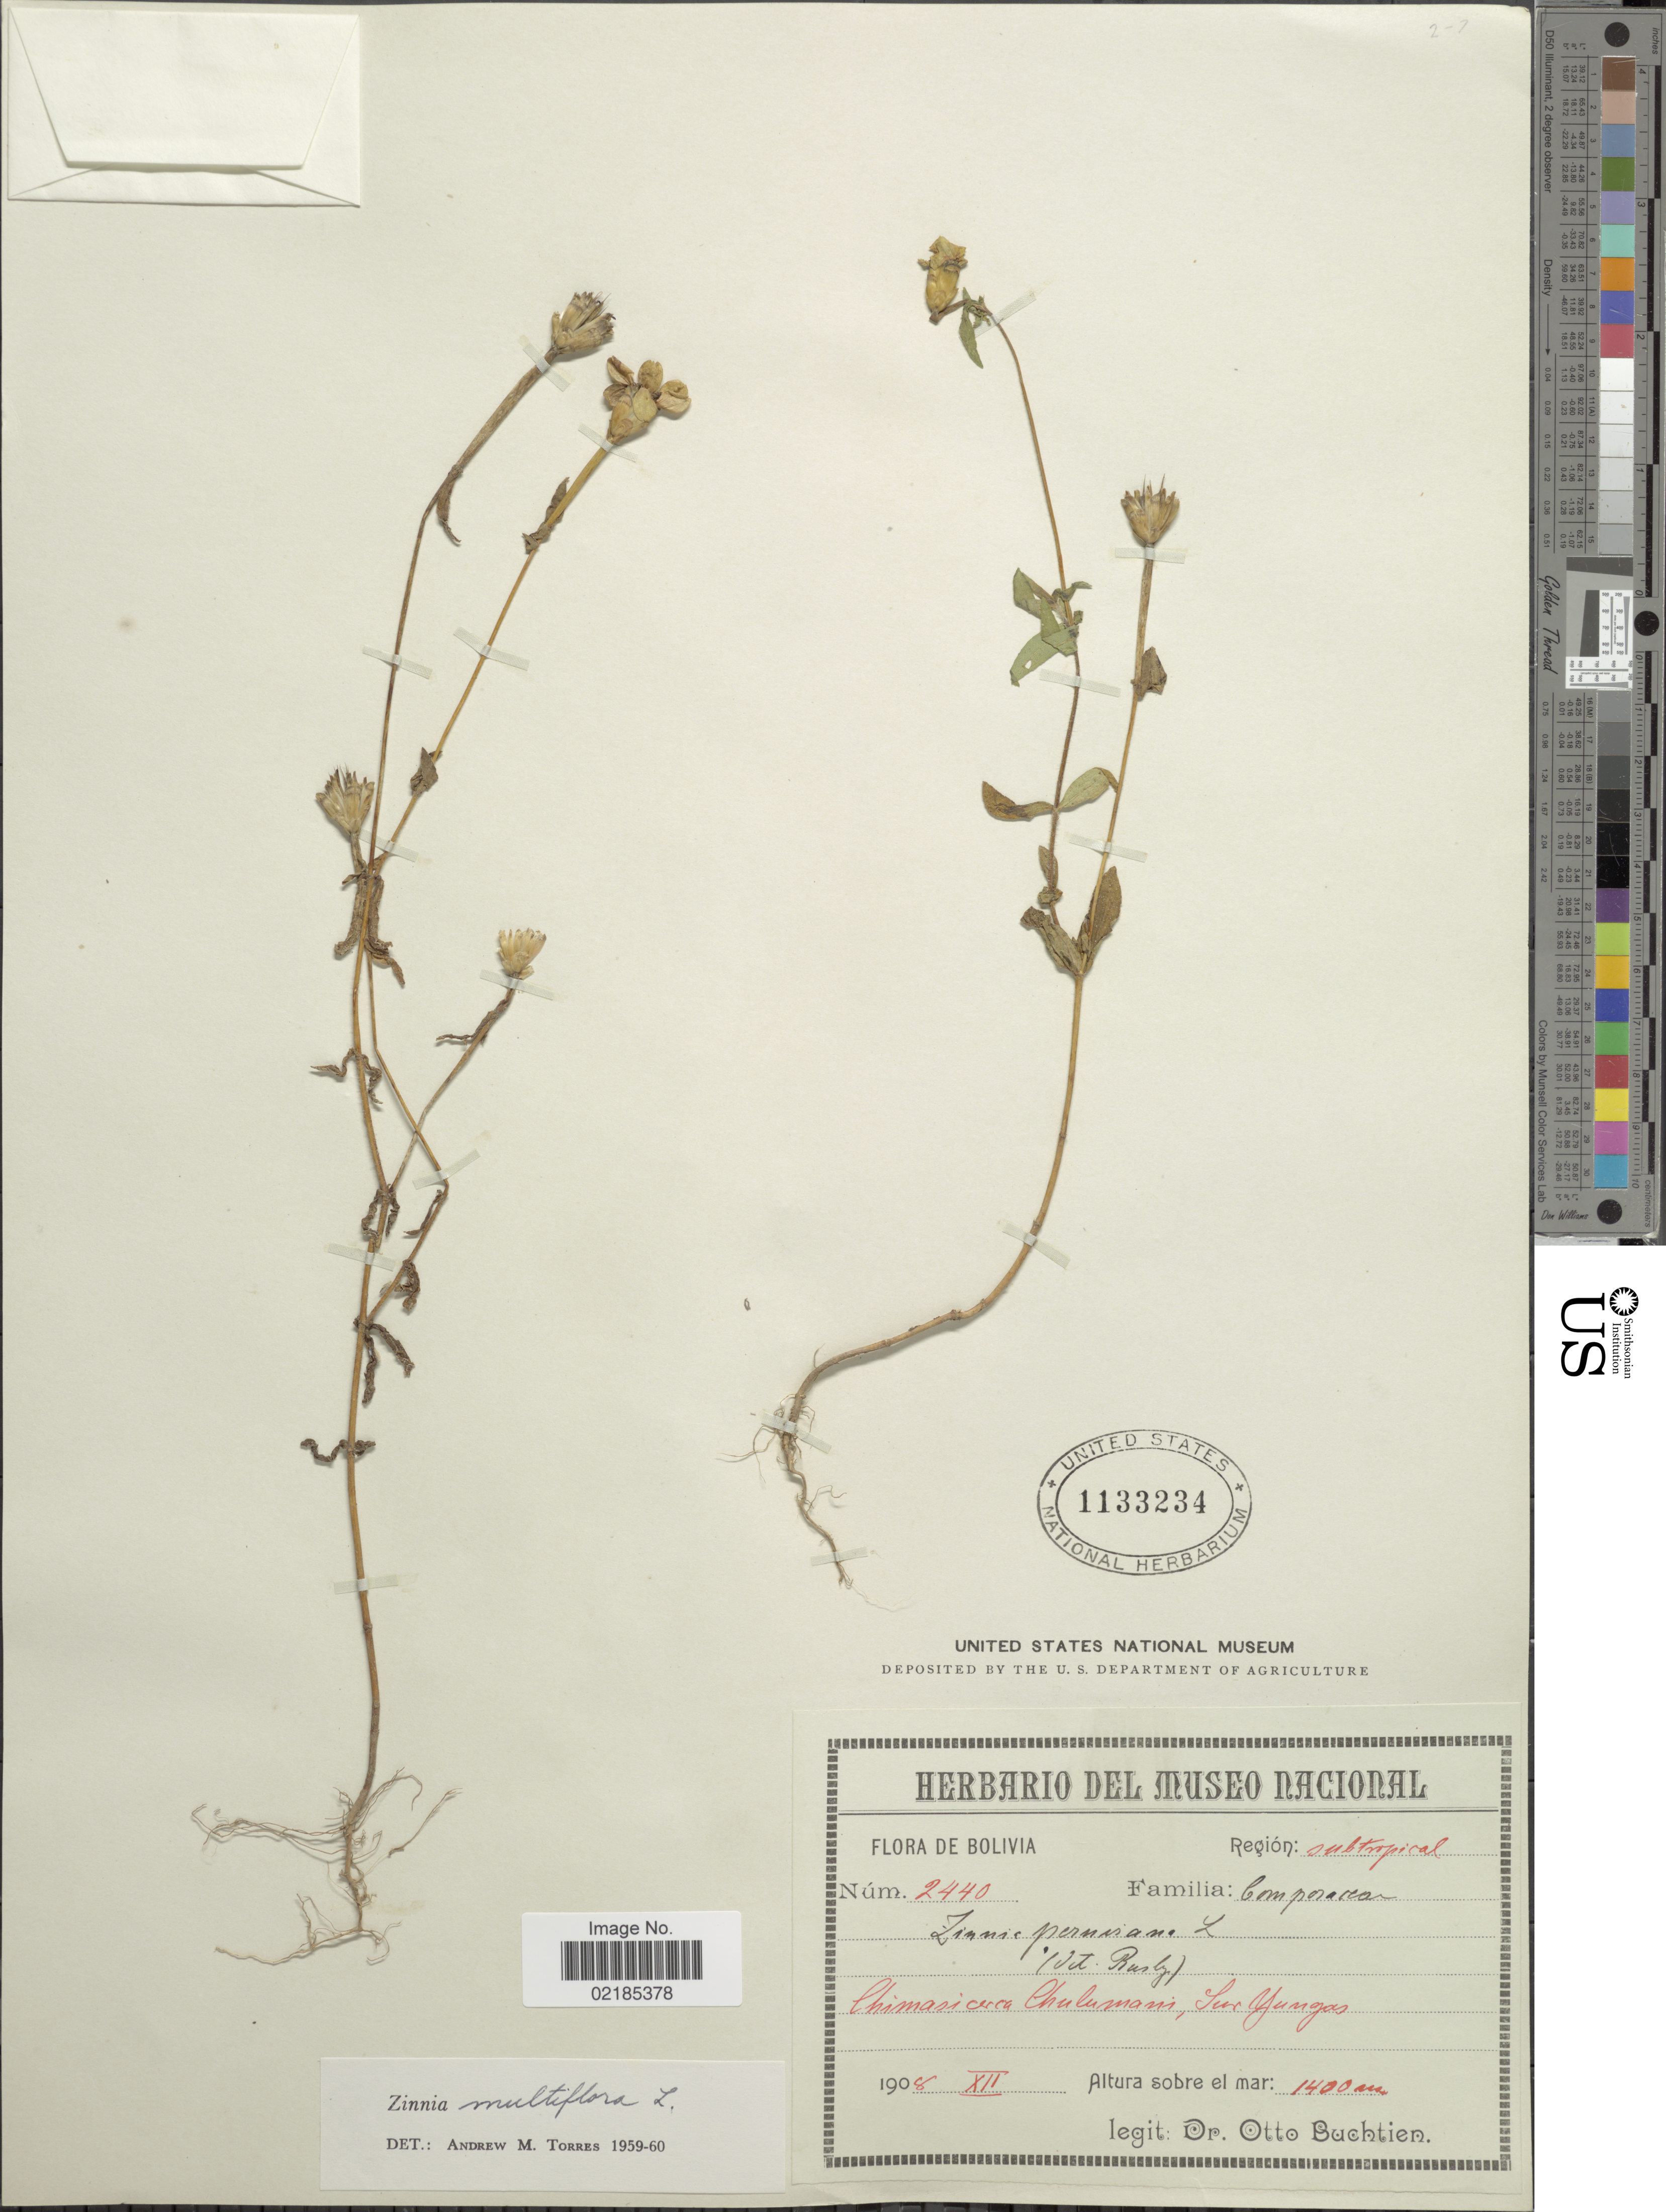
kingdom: Plantae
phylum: Tracheophyta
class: Magnoliopsida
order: Asterales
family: Asteraceae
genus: Zinnia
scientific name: Zinnia multiflora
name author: L.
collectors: O. Buchtien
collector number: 2440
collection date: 1908-12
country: Bolivia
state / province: La Paz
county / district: Sud Yungas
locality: Near Chulumani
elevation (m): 1400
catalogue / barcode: US 1133234